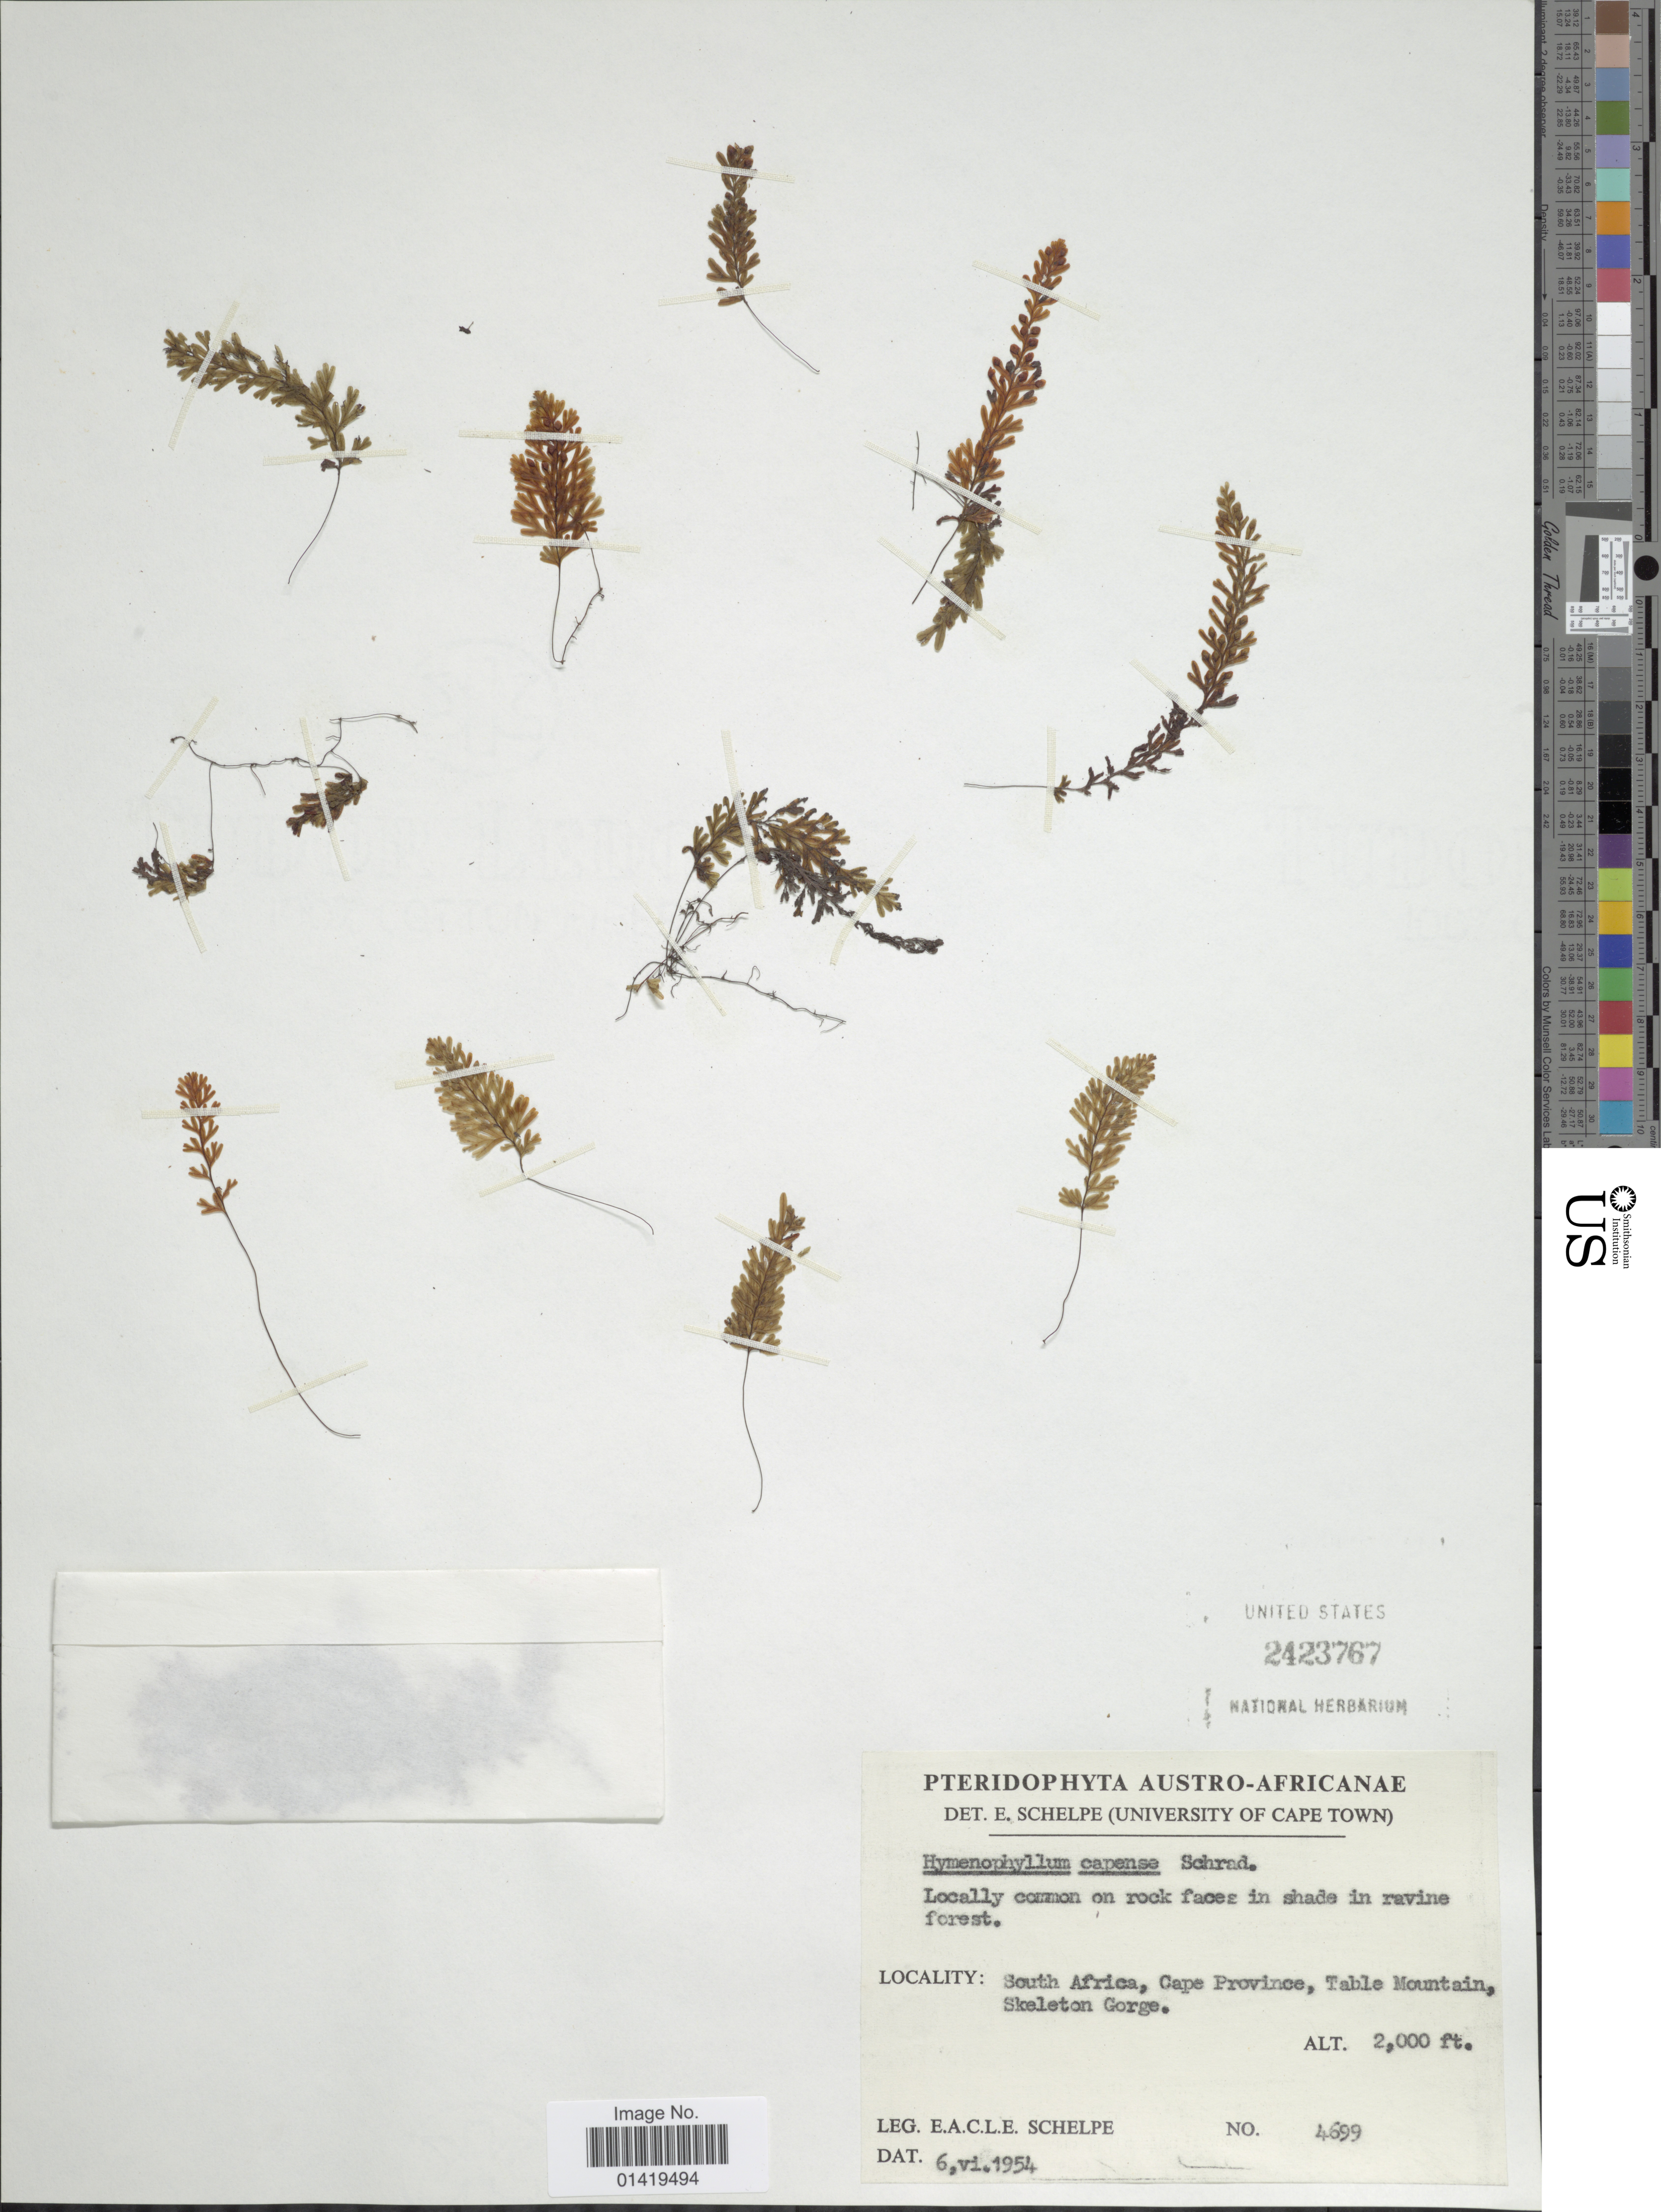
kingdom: Plantae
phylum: Tracheophyta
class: Polypodiopsida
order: Hymenophyllales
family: Hymenophyllaceae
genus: Hymenophyllum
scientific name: Hymenophyllum capense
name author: Schrad.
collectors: E. A. C. L. E. Schelpe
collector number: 4699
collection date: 1954-06-06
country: South Africa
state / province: Western Cape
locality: South Africa, Cape Province, Table Mountain, Skeleton Gorge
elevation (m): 610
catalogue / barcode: US 2423767